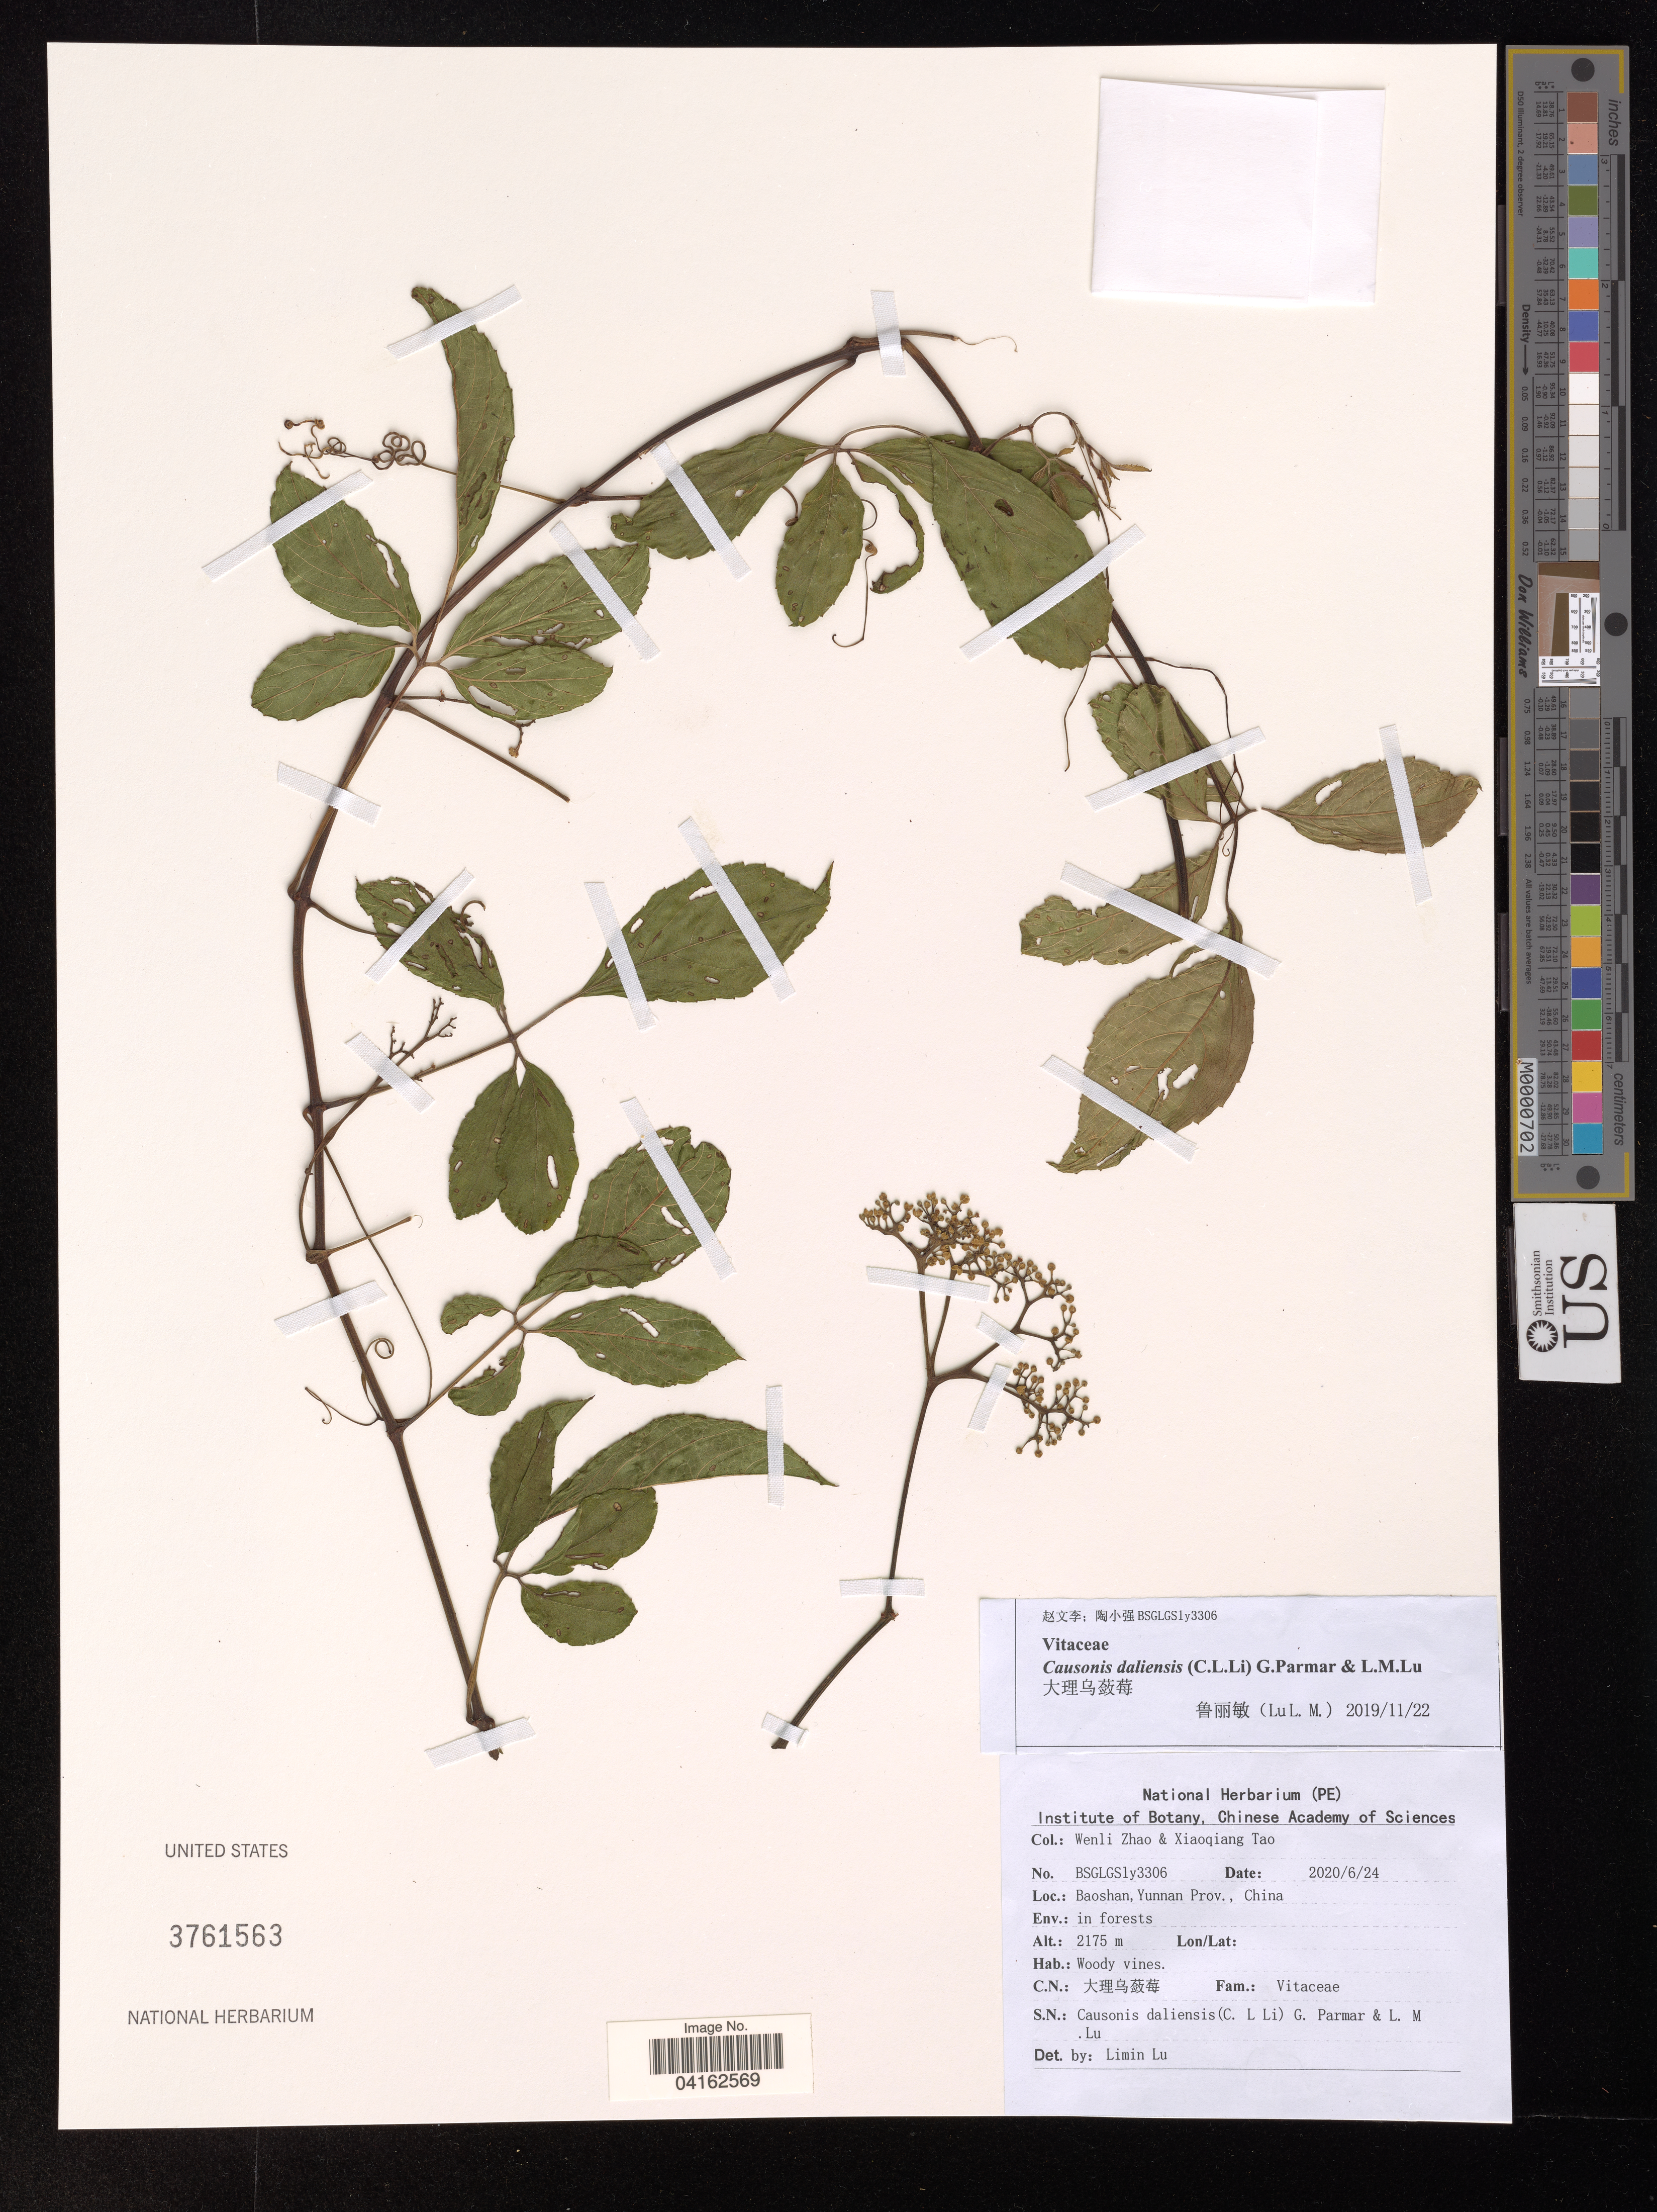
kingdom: Plantae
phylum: Tracheophyta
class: Magnoliopsida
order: Vitales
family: Vitaceae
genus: Causonis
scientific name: Causonis daliensis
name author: (C.L. Li) Parmar & L.M. Lu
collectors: W. Zhao & X. Tao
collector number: BSGLGS1y3306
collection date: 2020-06-24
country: China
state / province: Yunnan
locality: Baoshan.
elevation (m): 2175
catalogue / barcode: US 3761563